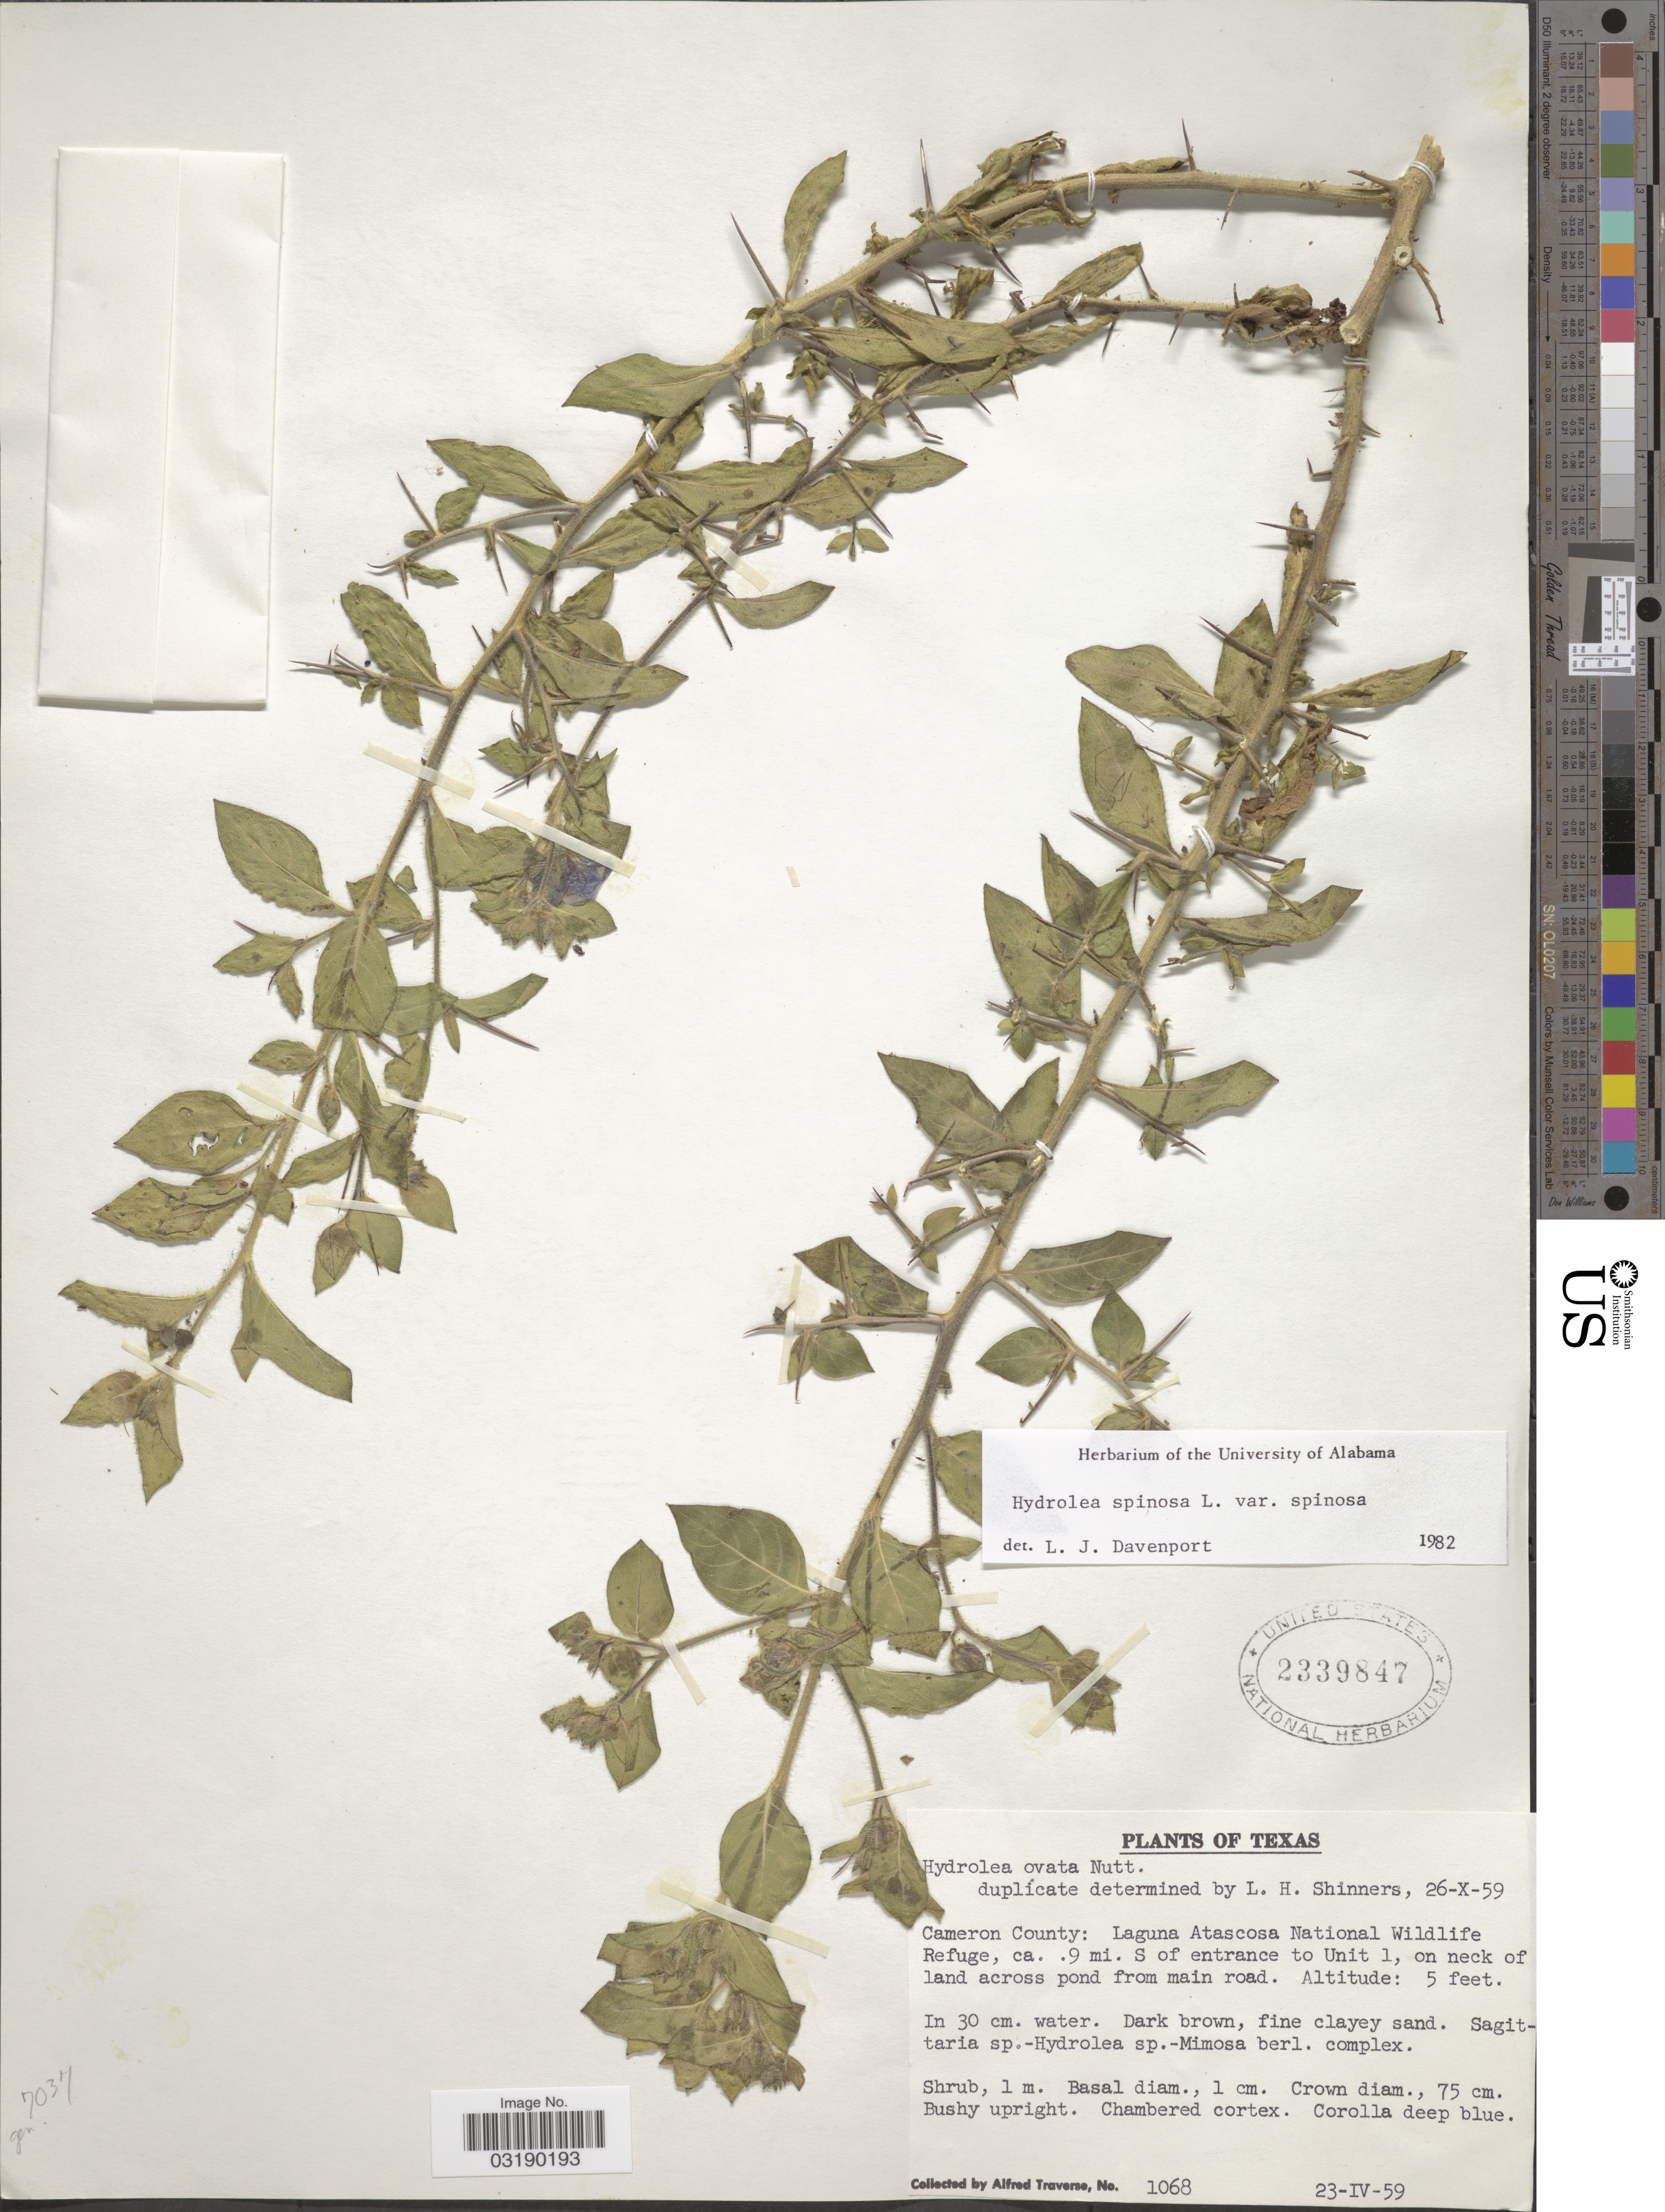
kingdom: Plantae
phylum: Tracheophyta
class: Magnoliopsida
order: Solanales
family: Hydroleaceae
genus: Hydrolea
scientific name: Hydrolea spinosa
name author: L.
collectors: A. Traverse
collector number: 1068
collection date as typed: Transcribed d/m/y: 23/4/59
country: United States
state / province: Texas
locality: Cameron County: Laguna Atascosa National Wildlife Refuge, ca. .9mi. S of entrance to Unit 1, on neck of land across pond from main road.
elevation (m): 2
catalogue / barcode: US 2339847